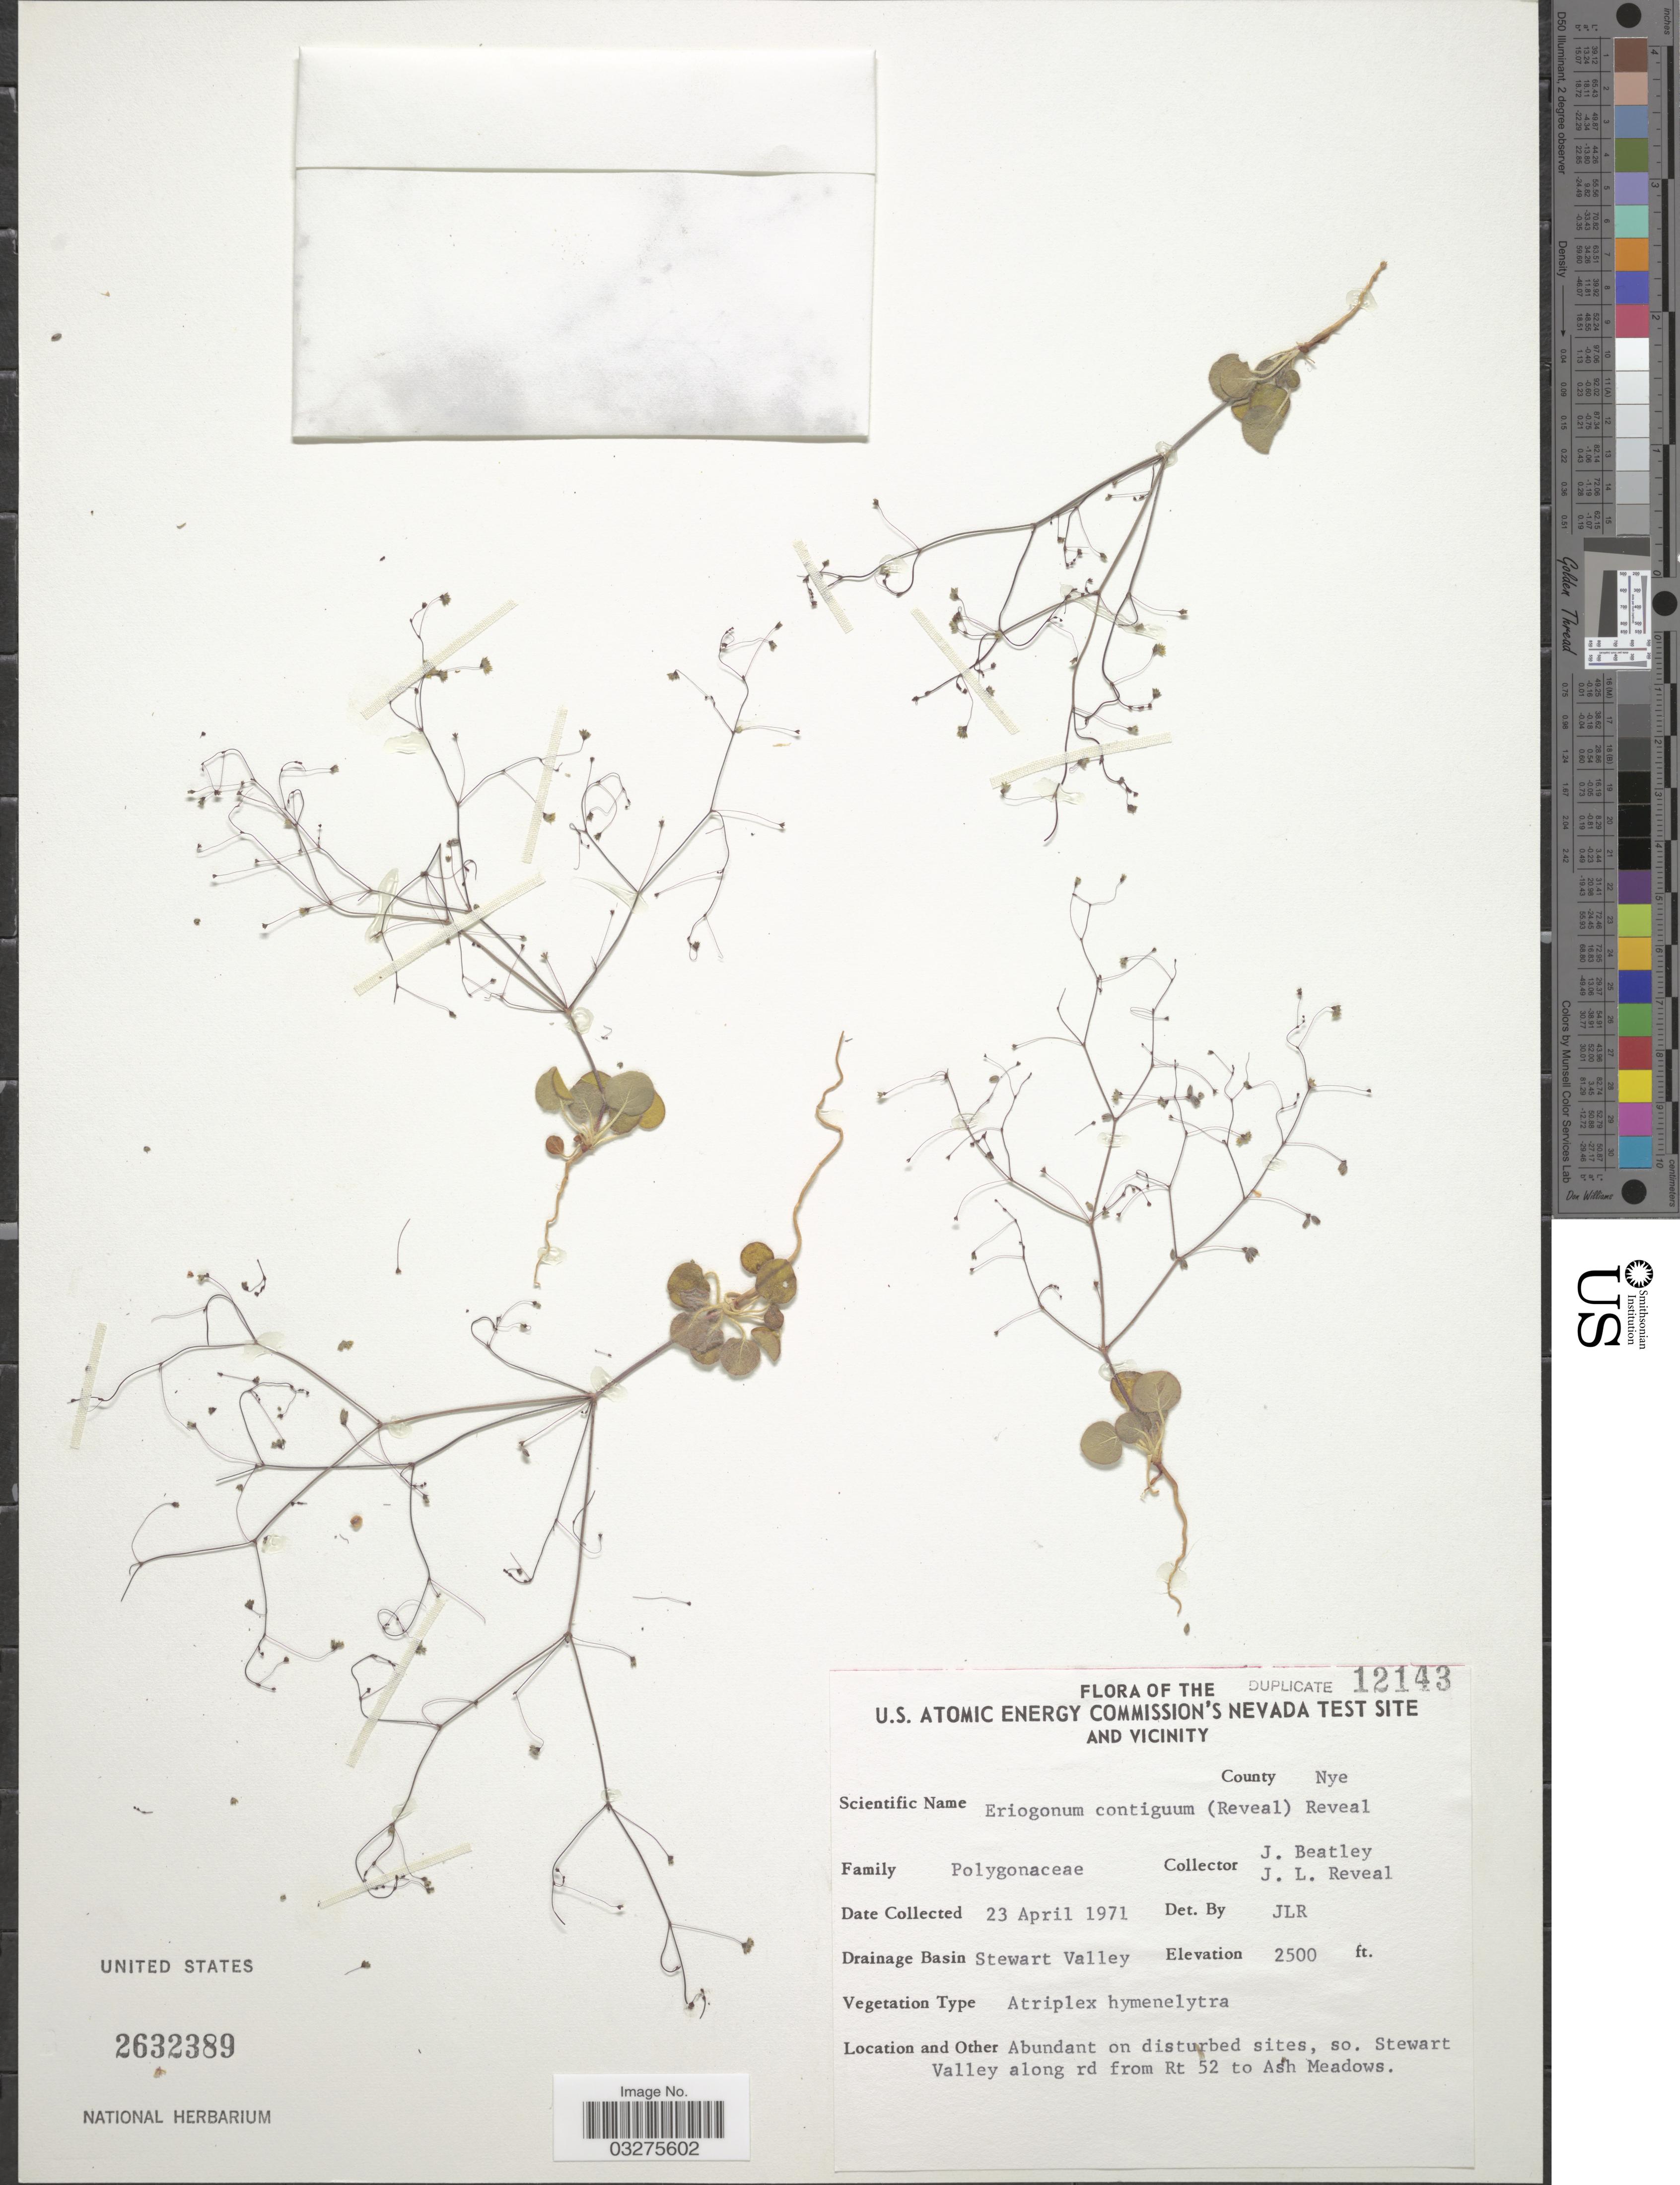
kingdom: Plantae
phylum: Tracheophyta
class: Magnoliopsida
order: Caryophyllales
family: Polygonaceae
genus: Eriogonum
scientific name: Eriogonum contiguum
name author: (Reveal) Reveal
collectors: J. C. Beatley & J. L. Reveal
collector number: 12143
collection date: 1971-04-23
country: United States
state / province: Nevada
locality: U.S. Atomic Energy Commission's Nevada Test Site and vicinity. County Nye. Drainage Basin Stewart Valley. Abundant on disturbed sites, so. Stewart Valley along rd from Rt 52 to Ash Meadows.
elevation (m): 762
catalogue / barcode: US 2632389